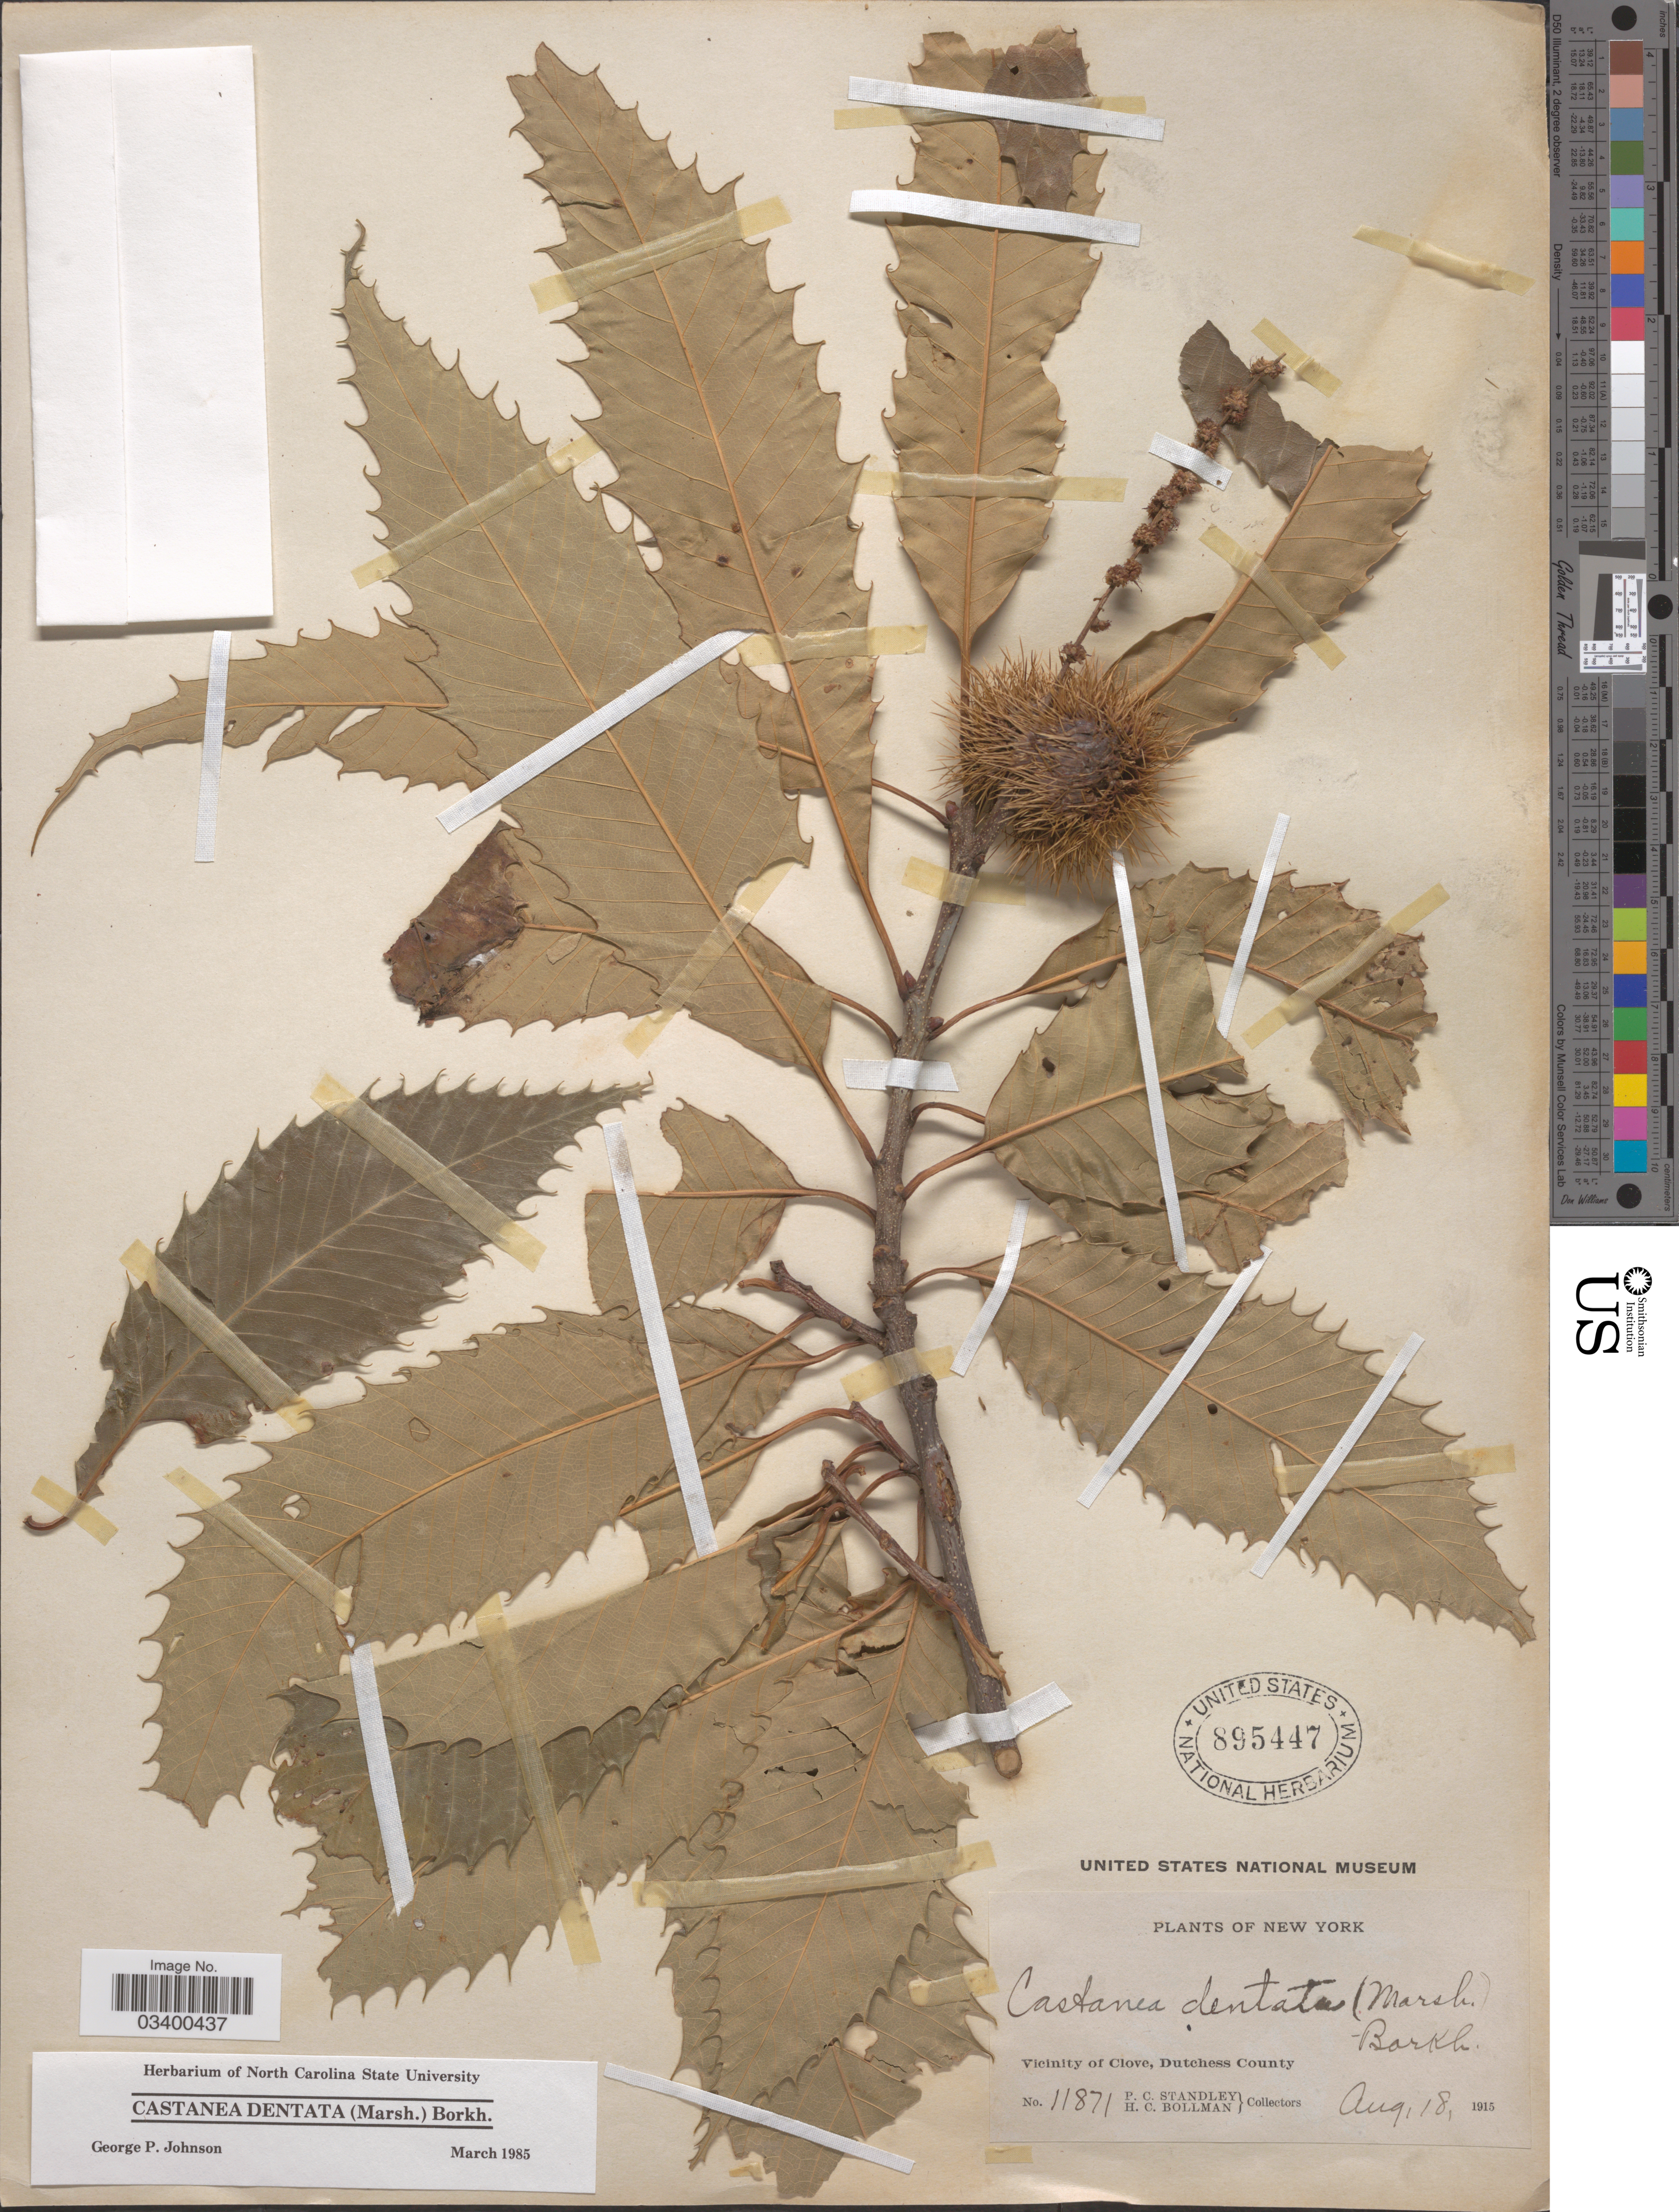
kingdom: Plantae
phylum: Tracheophyta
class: Magnoliopsida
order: Fagales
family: Fagaceae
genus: Castanea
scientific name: Castanea dentata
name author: (Marshall) Borkh.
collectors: P. C. Standley & H. C. Bollman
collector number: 11871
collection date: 1915-08-18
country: United States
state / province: New York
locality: Vicinity of Clove, Dutchess County.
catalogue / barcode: US 895447